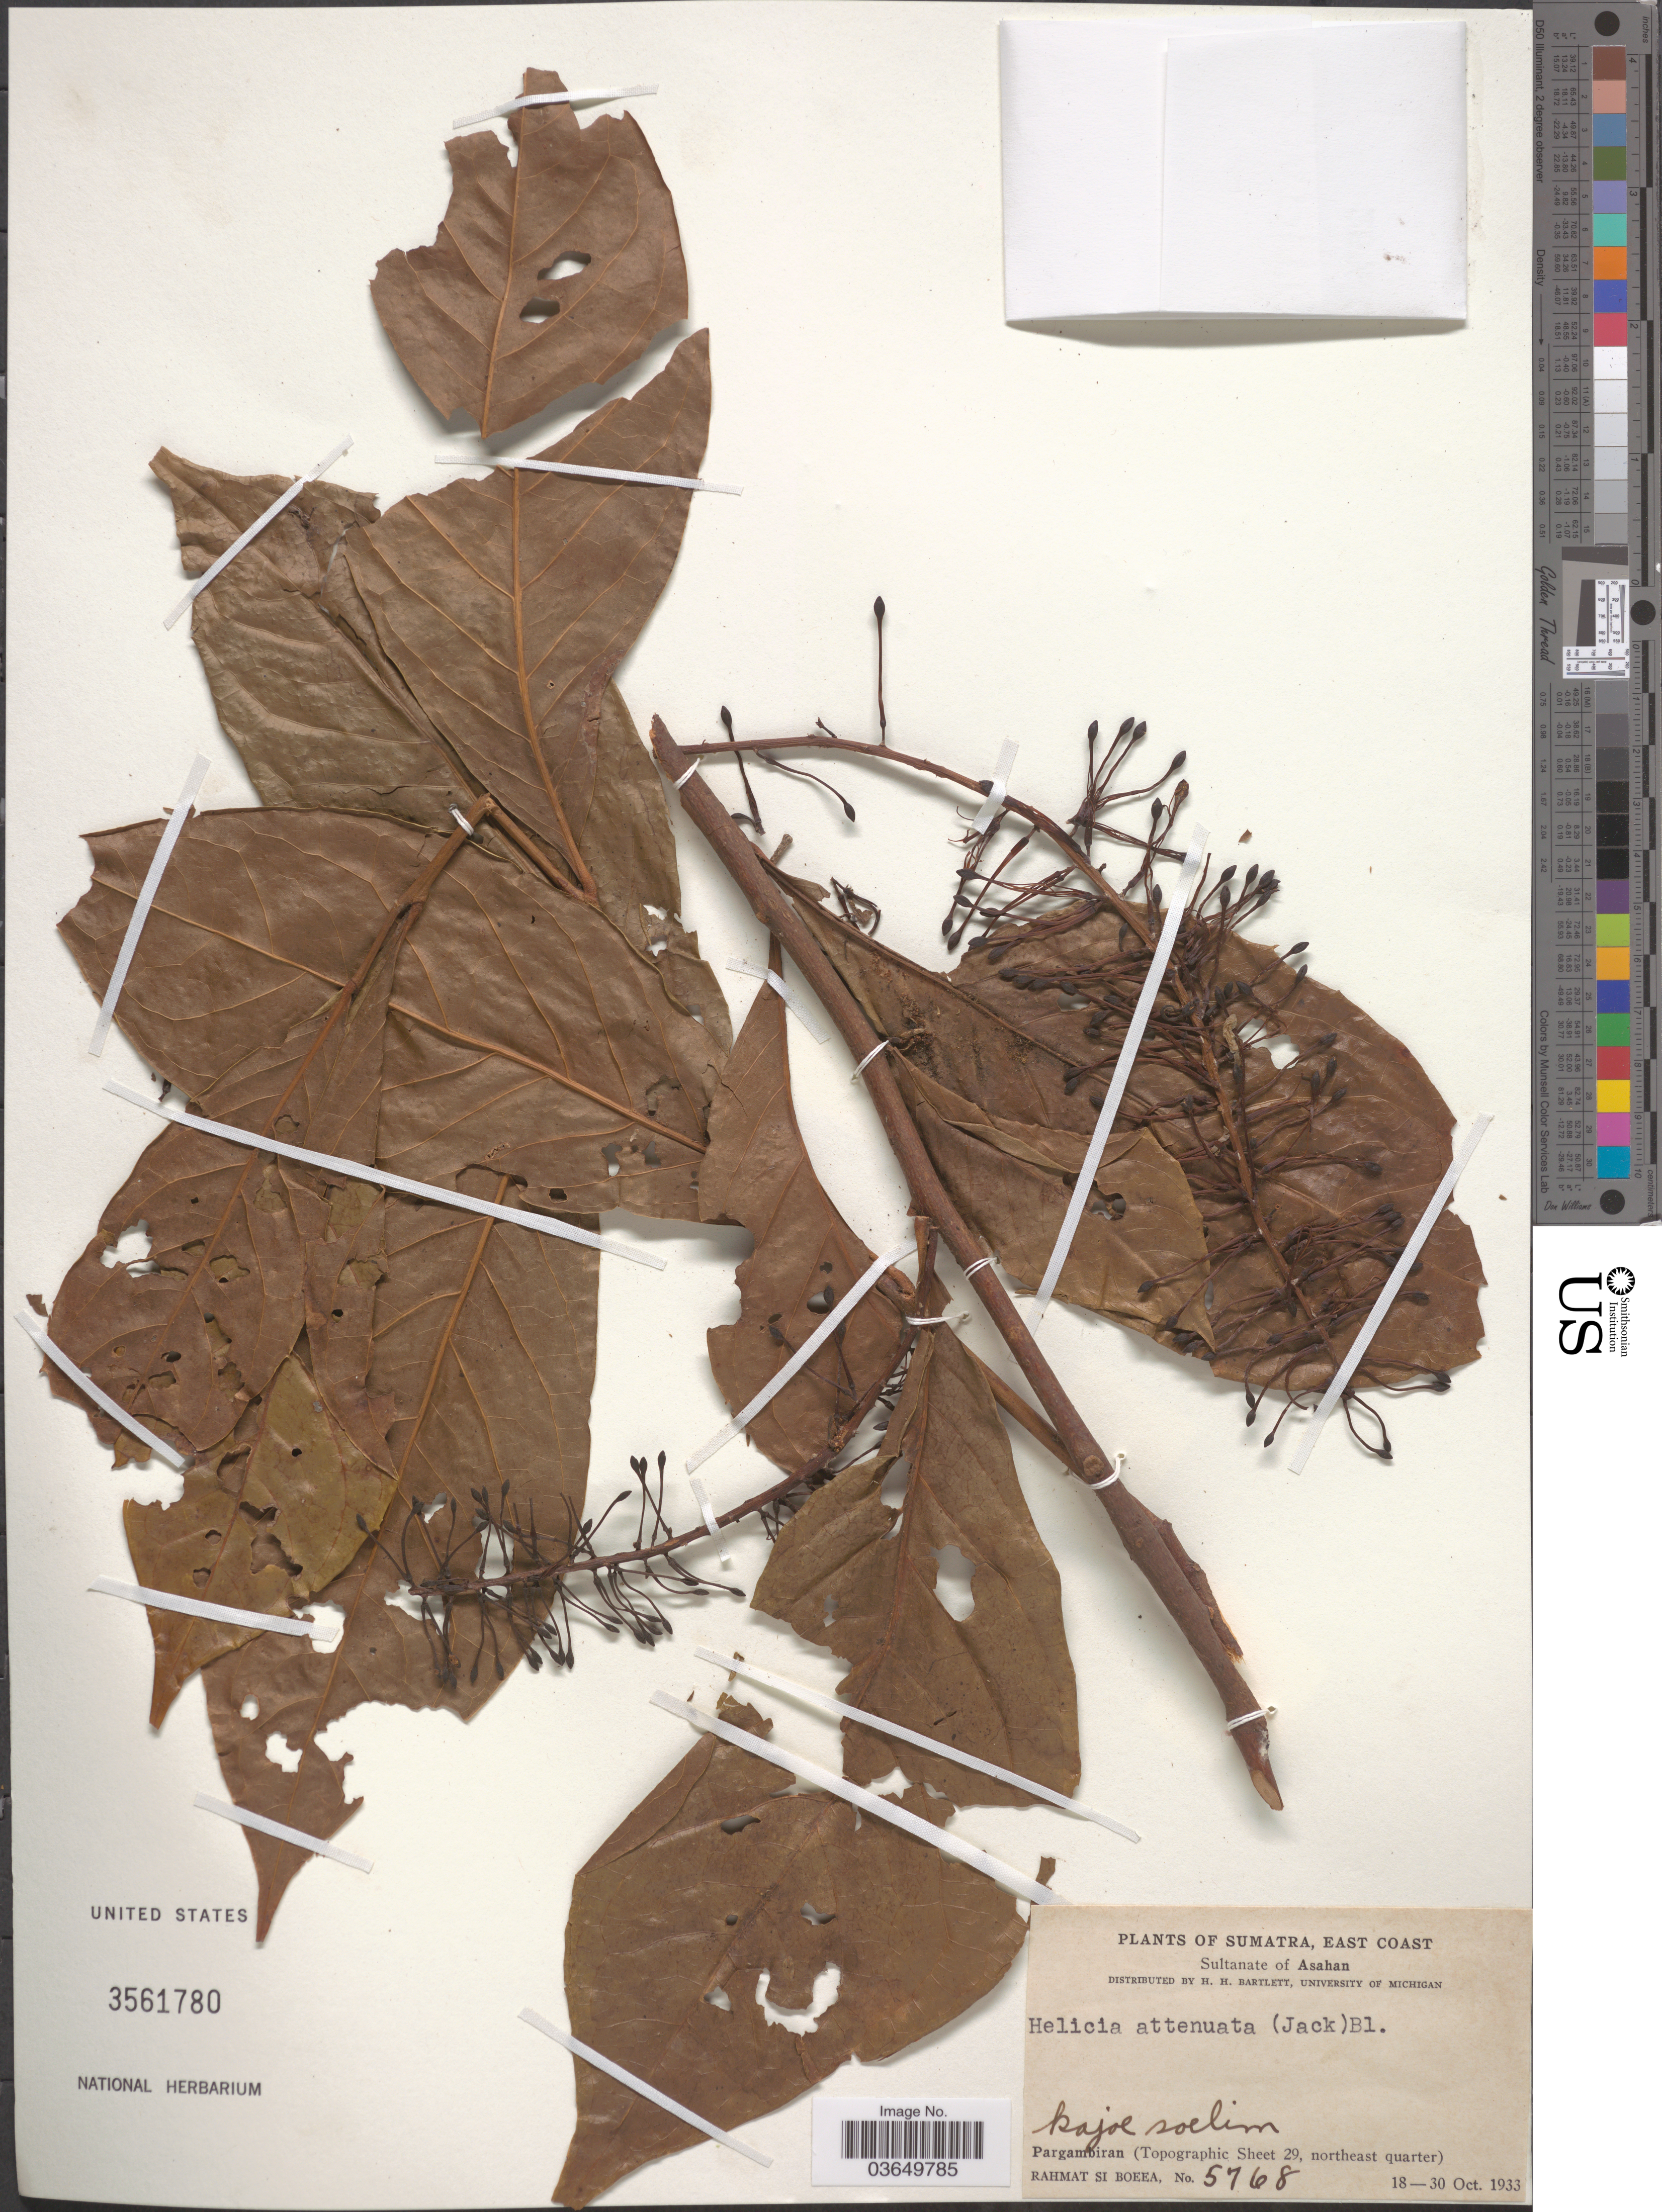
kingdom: Plantae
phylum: Tracheophyta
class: Magnoliopsida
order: Proteales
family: Proteaceae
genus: Helicia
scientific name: Helicia attenuata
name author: (Jack) Blume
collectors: Rahmat Si Boeea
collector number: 5768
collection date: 1933-10-18/1933-10-30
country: Indonesia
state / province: Sumatra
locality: East Coast. Sultanate of Asahan. Pargambiran (Topographic Sheet 29, northeast quarter).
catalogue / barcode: US 3561780